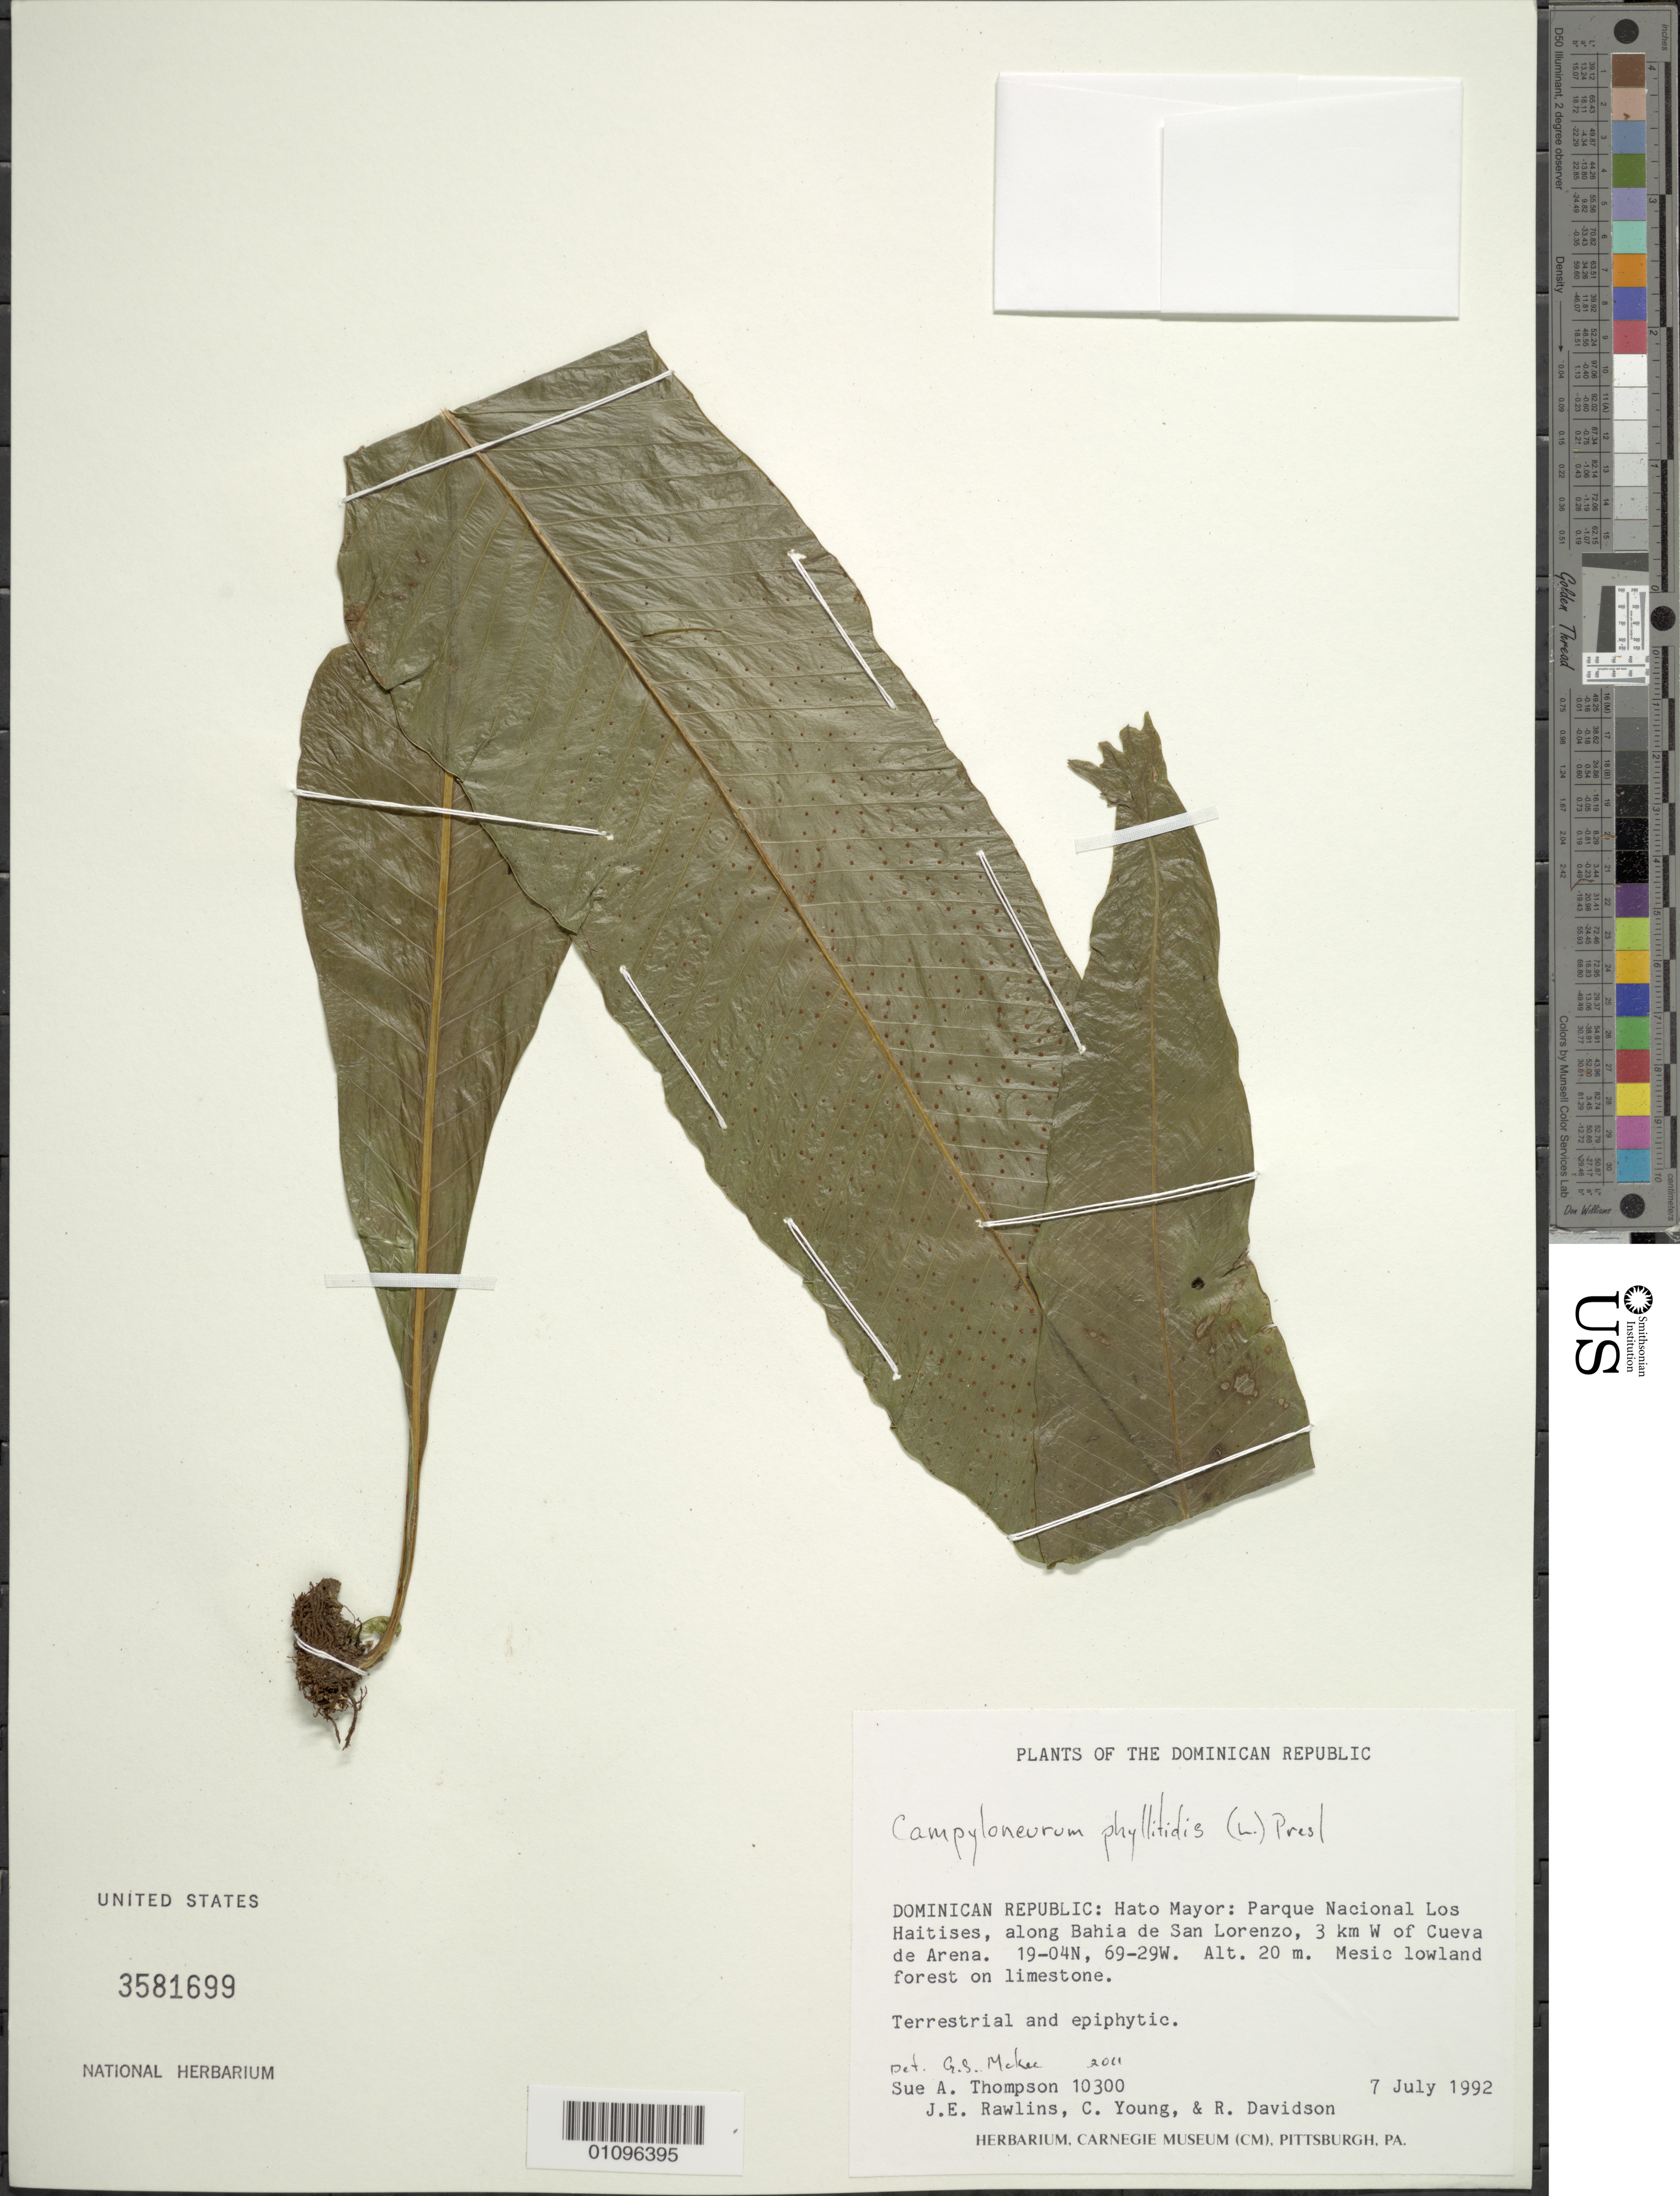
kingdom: Plantae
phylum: Tracheophyta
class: Polypodiopsida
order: Polypodiales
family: Polypodiaceae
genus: Campyloneurum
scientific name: Campyloneurum phyllitidis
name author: (L.) C. Presl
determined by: McKee, G. S., (US), NMNH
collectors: S. A. Thompson, J. Rawlins, C. Young & R. Davidson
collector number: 10300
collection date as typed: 07 Jul 1992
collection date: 1992-07-07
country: Dominican Republic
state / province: Hato Mayor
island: Hispaniola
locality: Parque Nacional Los Haitises, along Bahia de San Lorenzo, 3 km W of Cueva de Arena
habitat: Mesic lowland forest on limestone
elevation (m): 20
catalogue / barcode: US 3581699